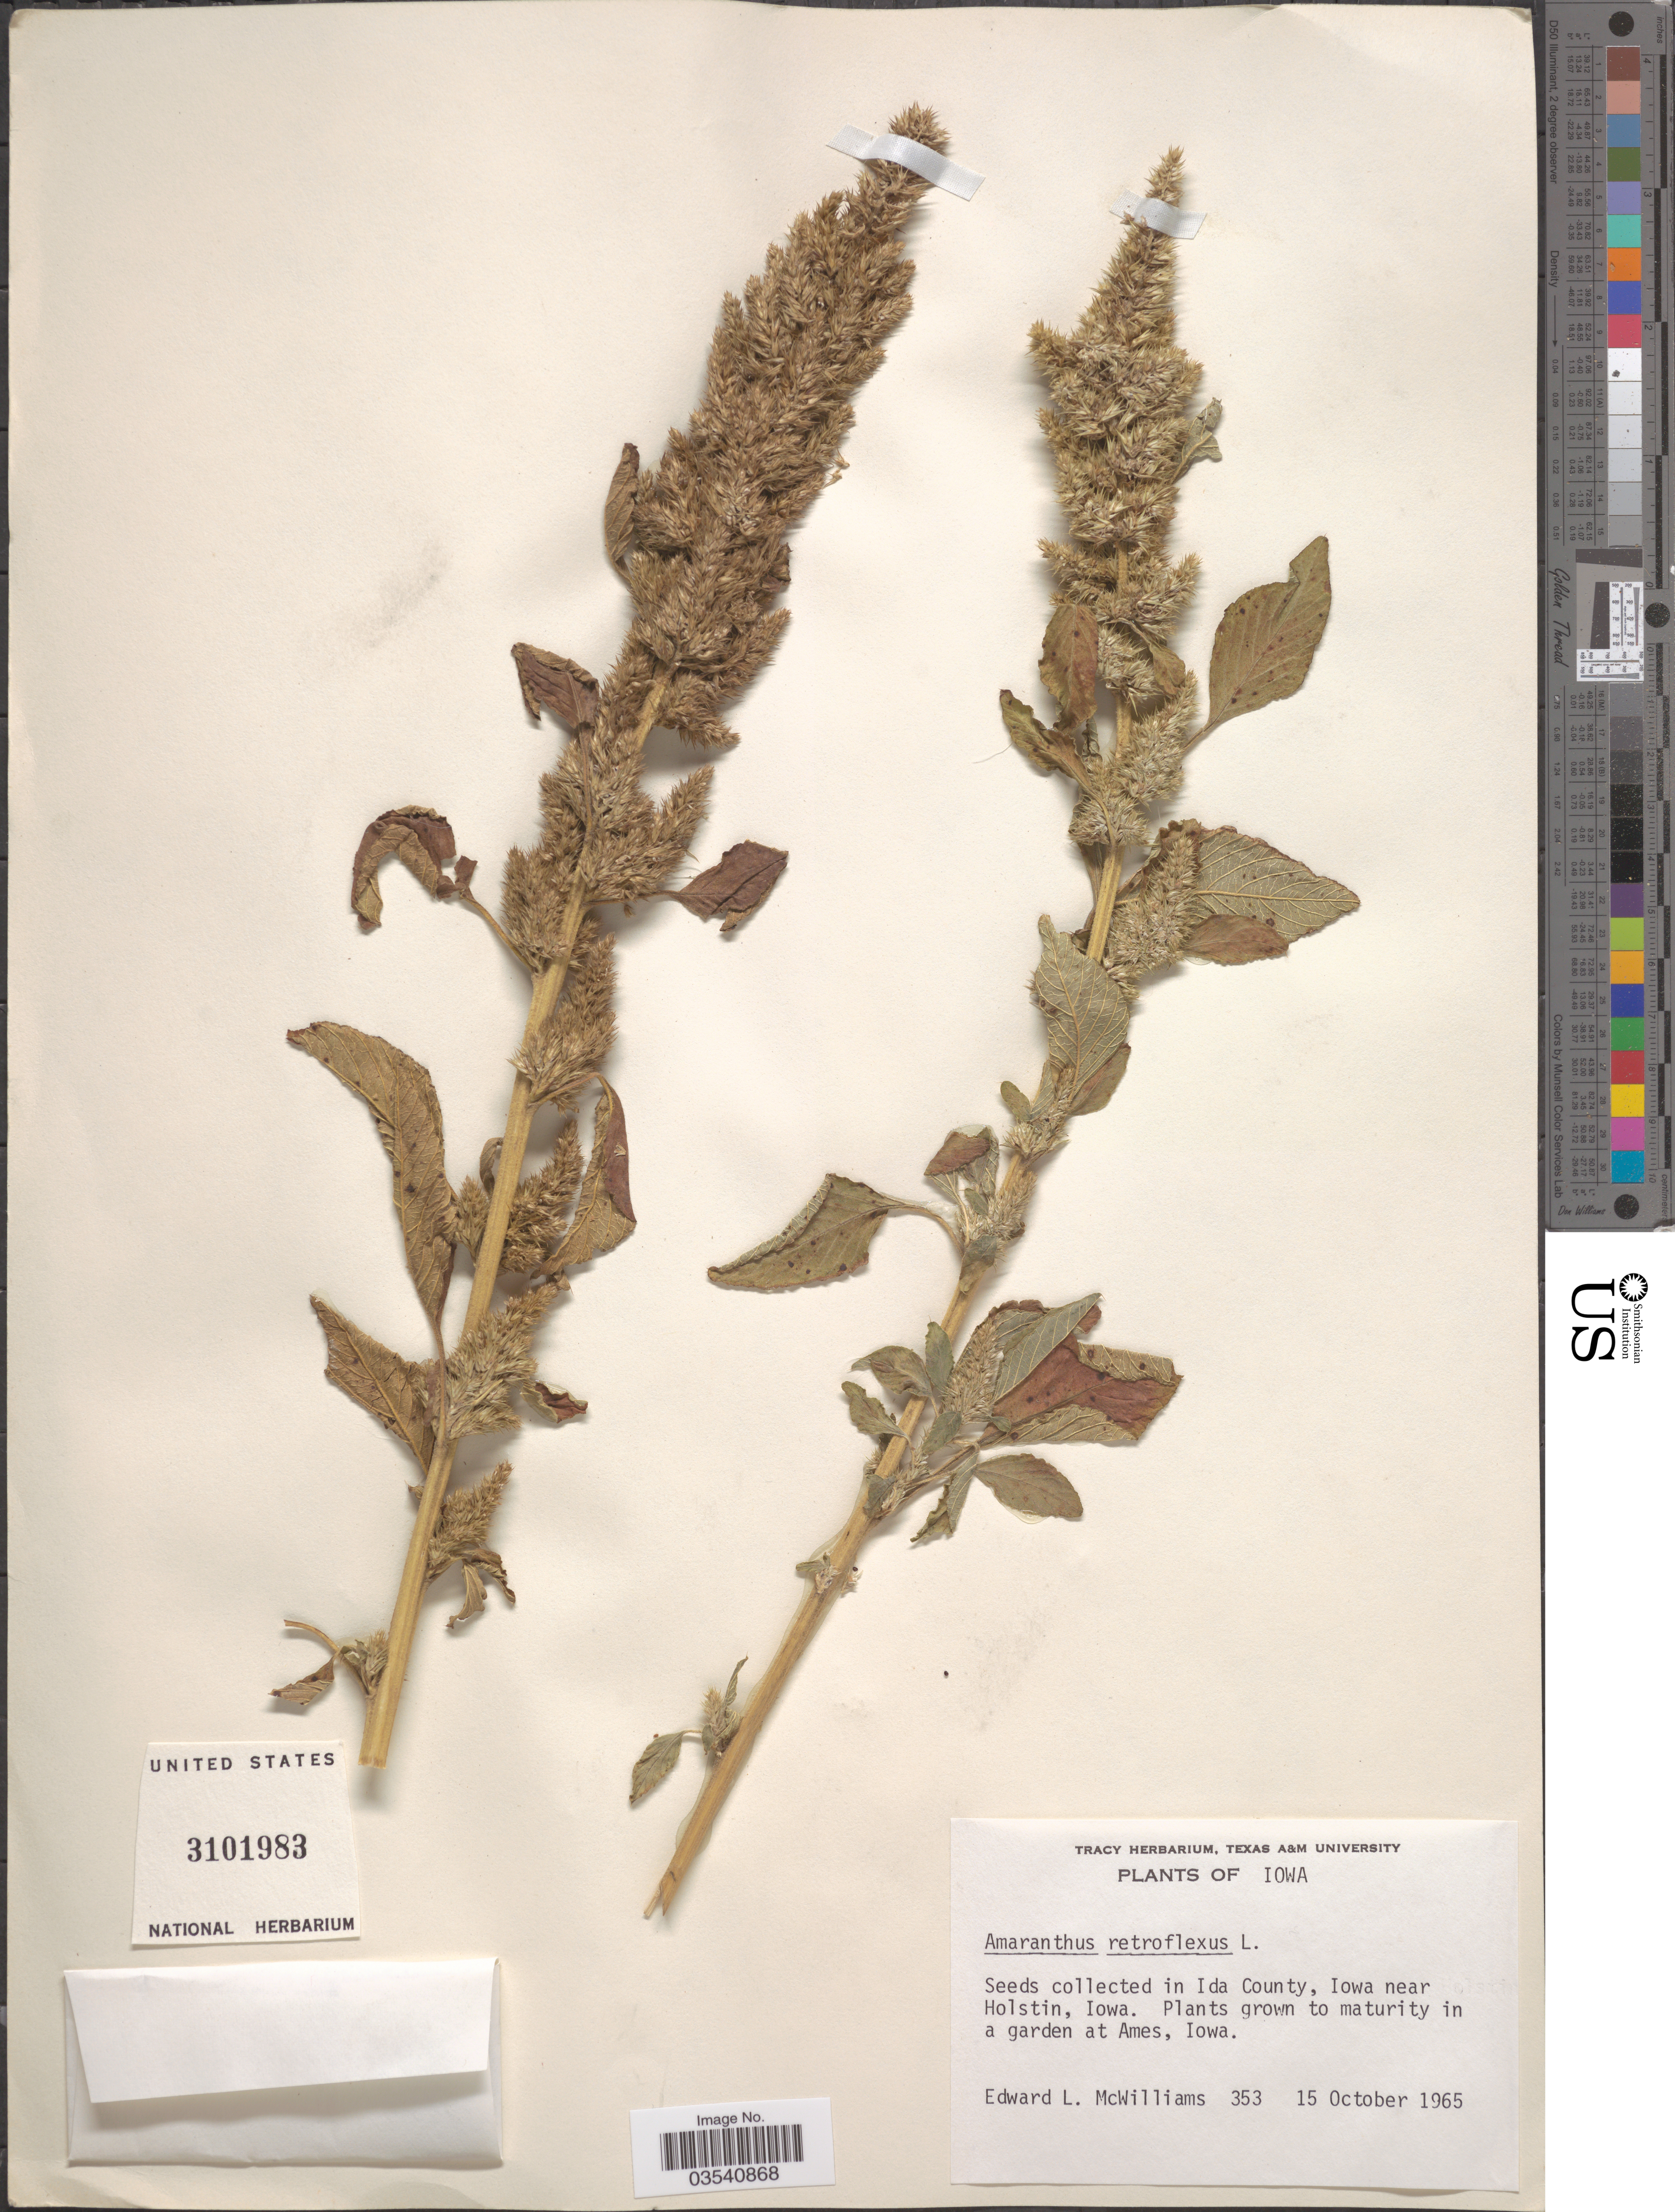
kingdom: Plantae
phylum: Tracheophyta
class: Magnoliopsida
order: Caryophyllales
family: Amaranthaceae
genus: Amaranthus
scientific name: Amaranthus retroflexus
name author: L.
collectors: E. L. McWilliams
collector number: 353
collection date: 1965-10-15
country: United States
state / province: Iowa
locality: In a garden at Ames.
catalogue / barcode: US 3101983